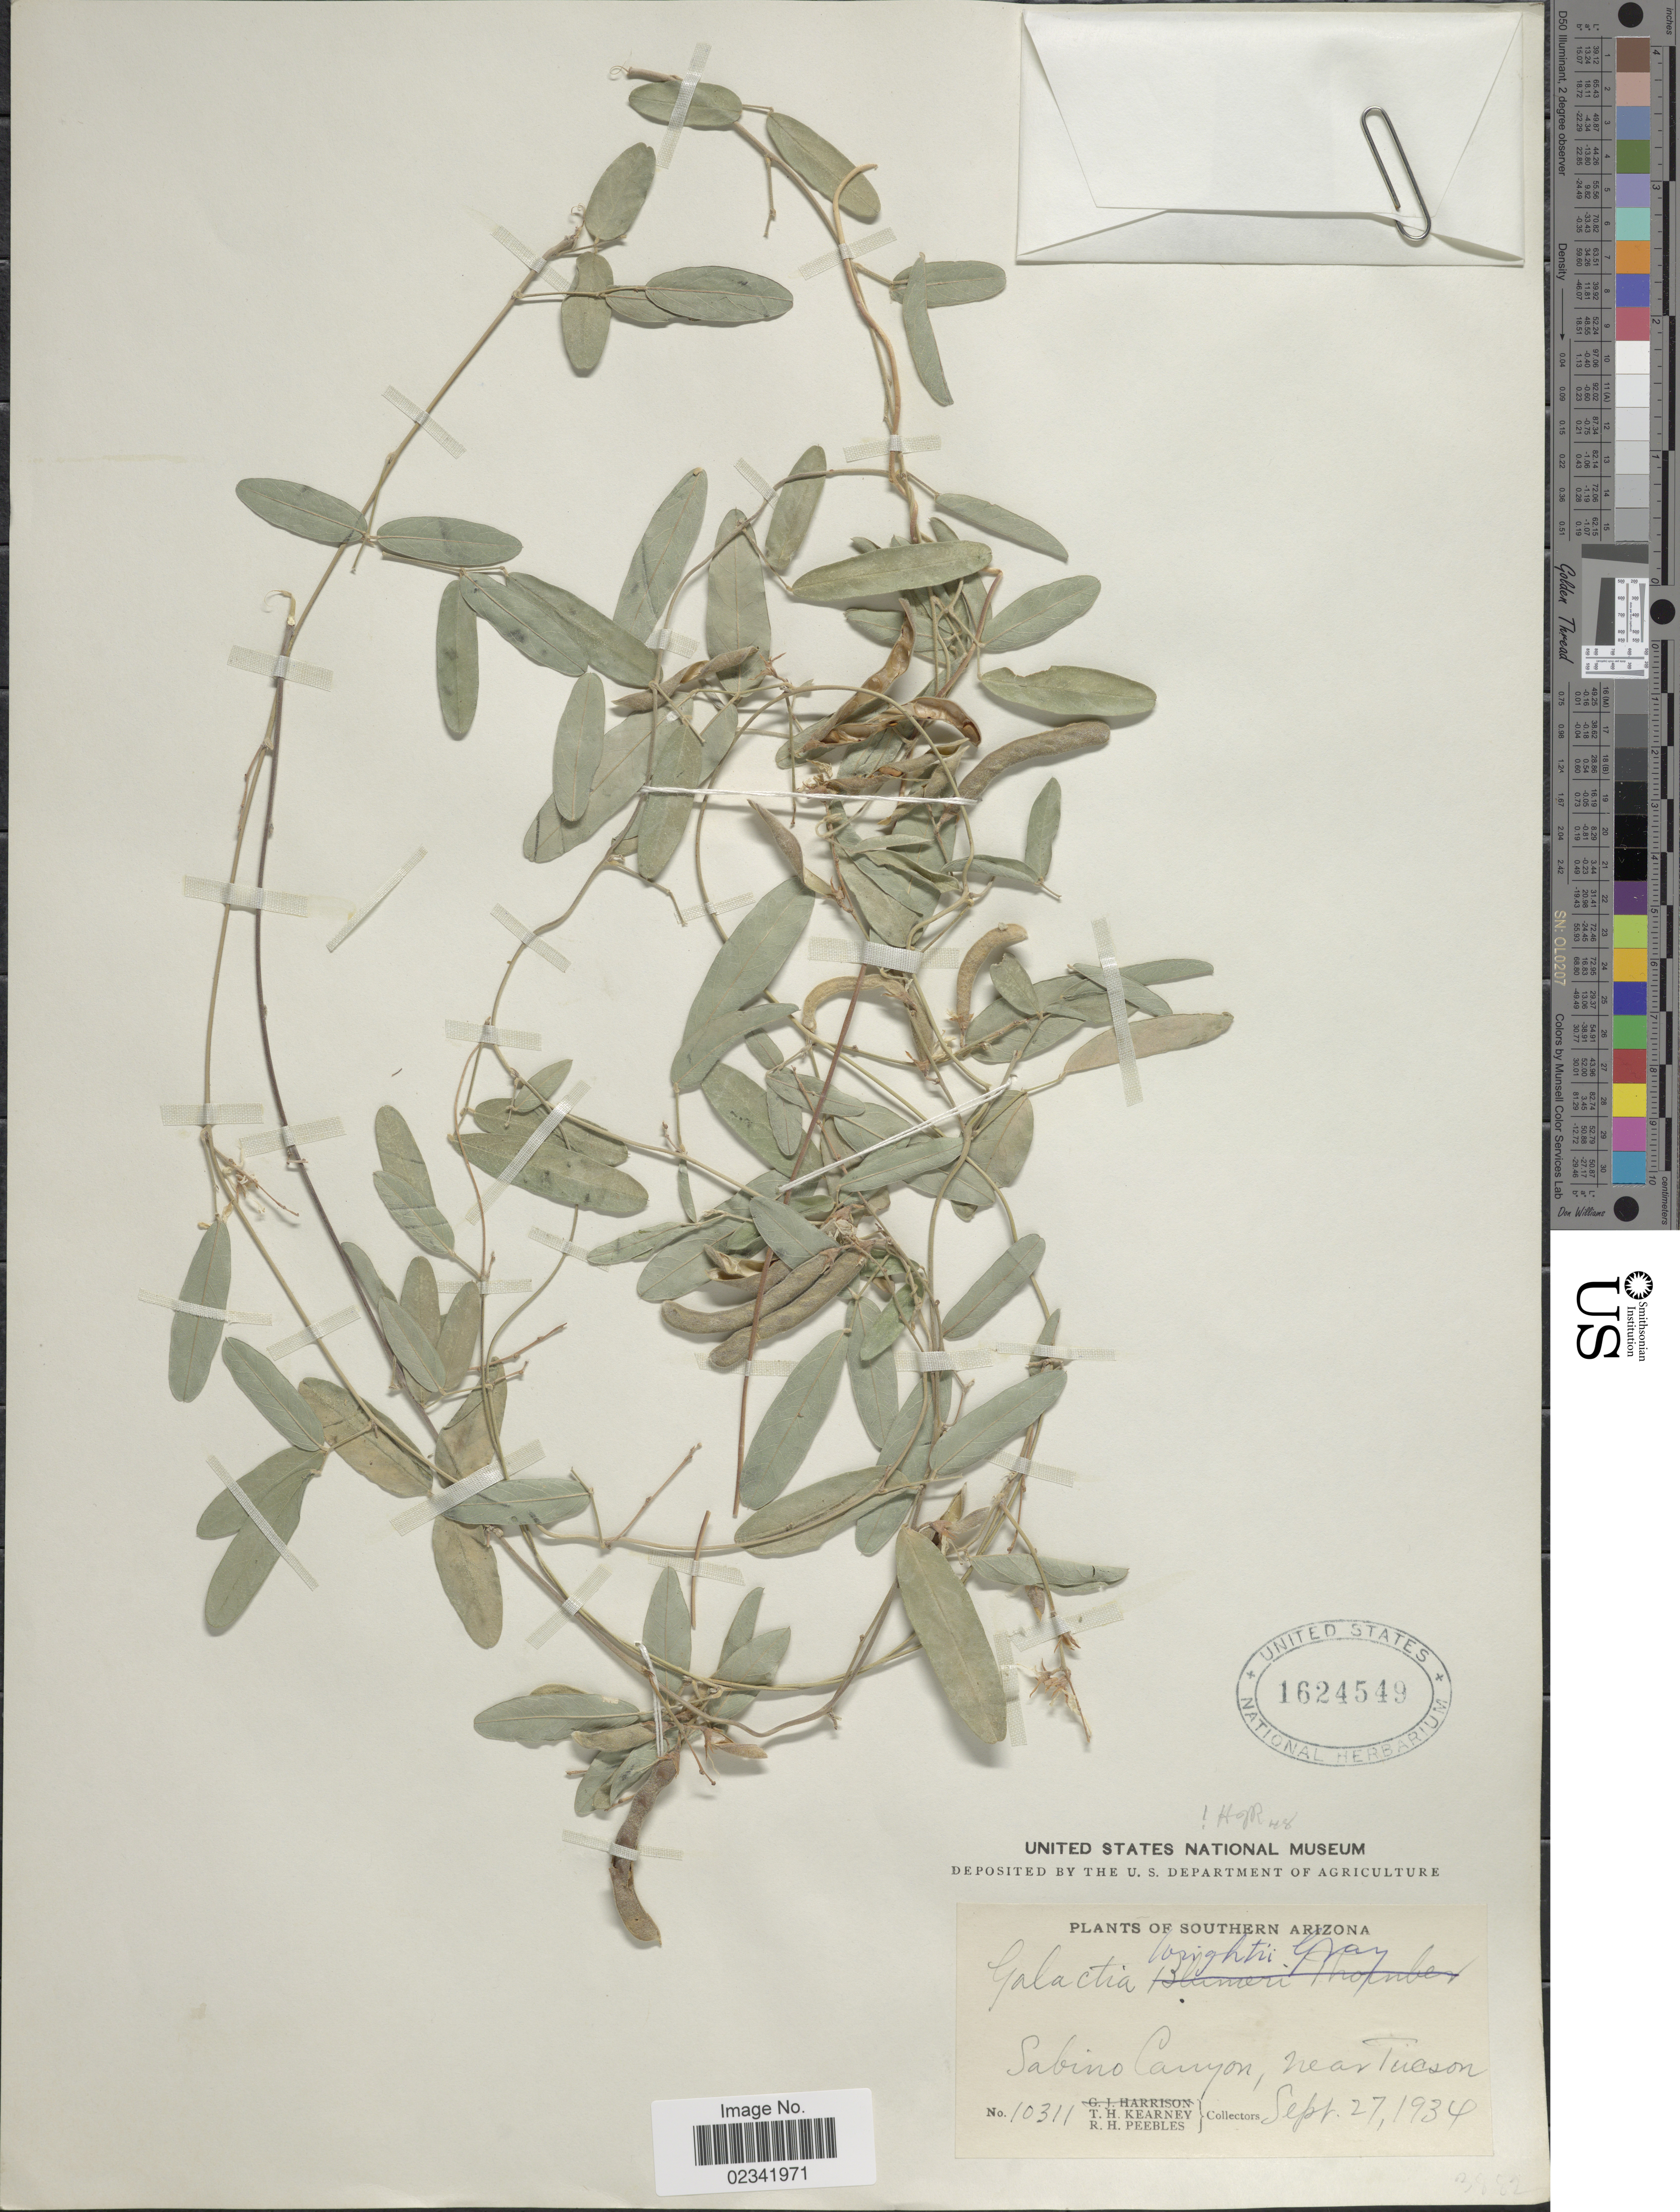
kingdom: Plantae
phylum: Tracheophyta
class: Magnoliopsida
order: Fabales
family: Fabaceae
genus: Galactia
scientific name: Galactia wrightii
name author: A. Gray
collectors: T. H. Kearney & R. H. Peebles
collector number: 10311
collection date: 1934-09-27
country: United States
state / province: Arizona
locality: Southern Arizona. Sabino Canyon, near Tucson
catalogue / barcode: US 1624549